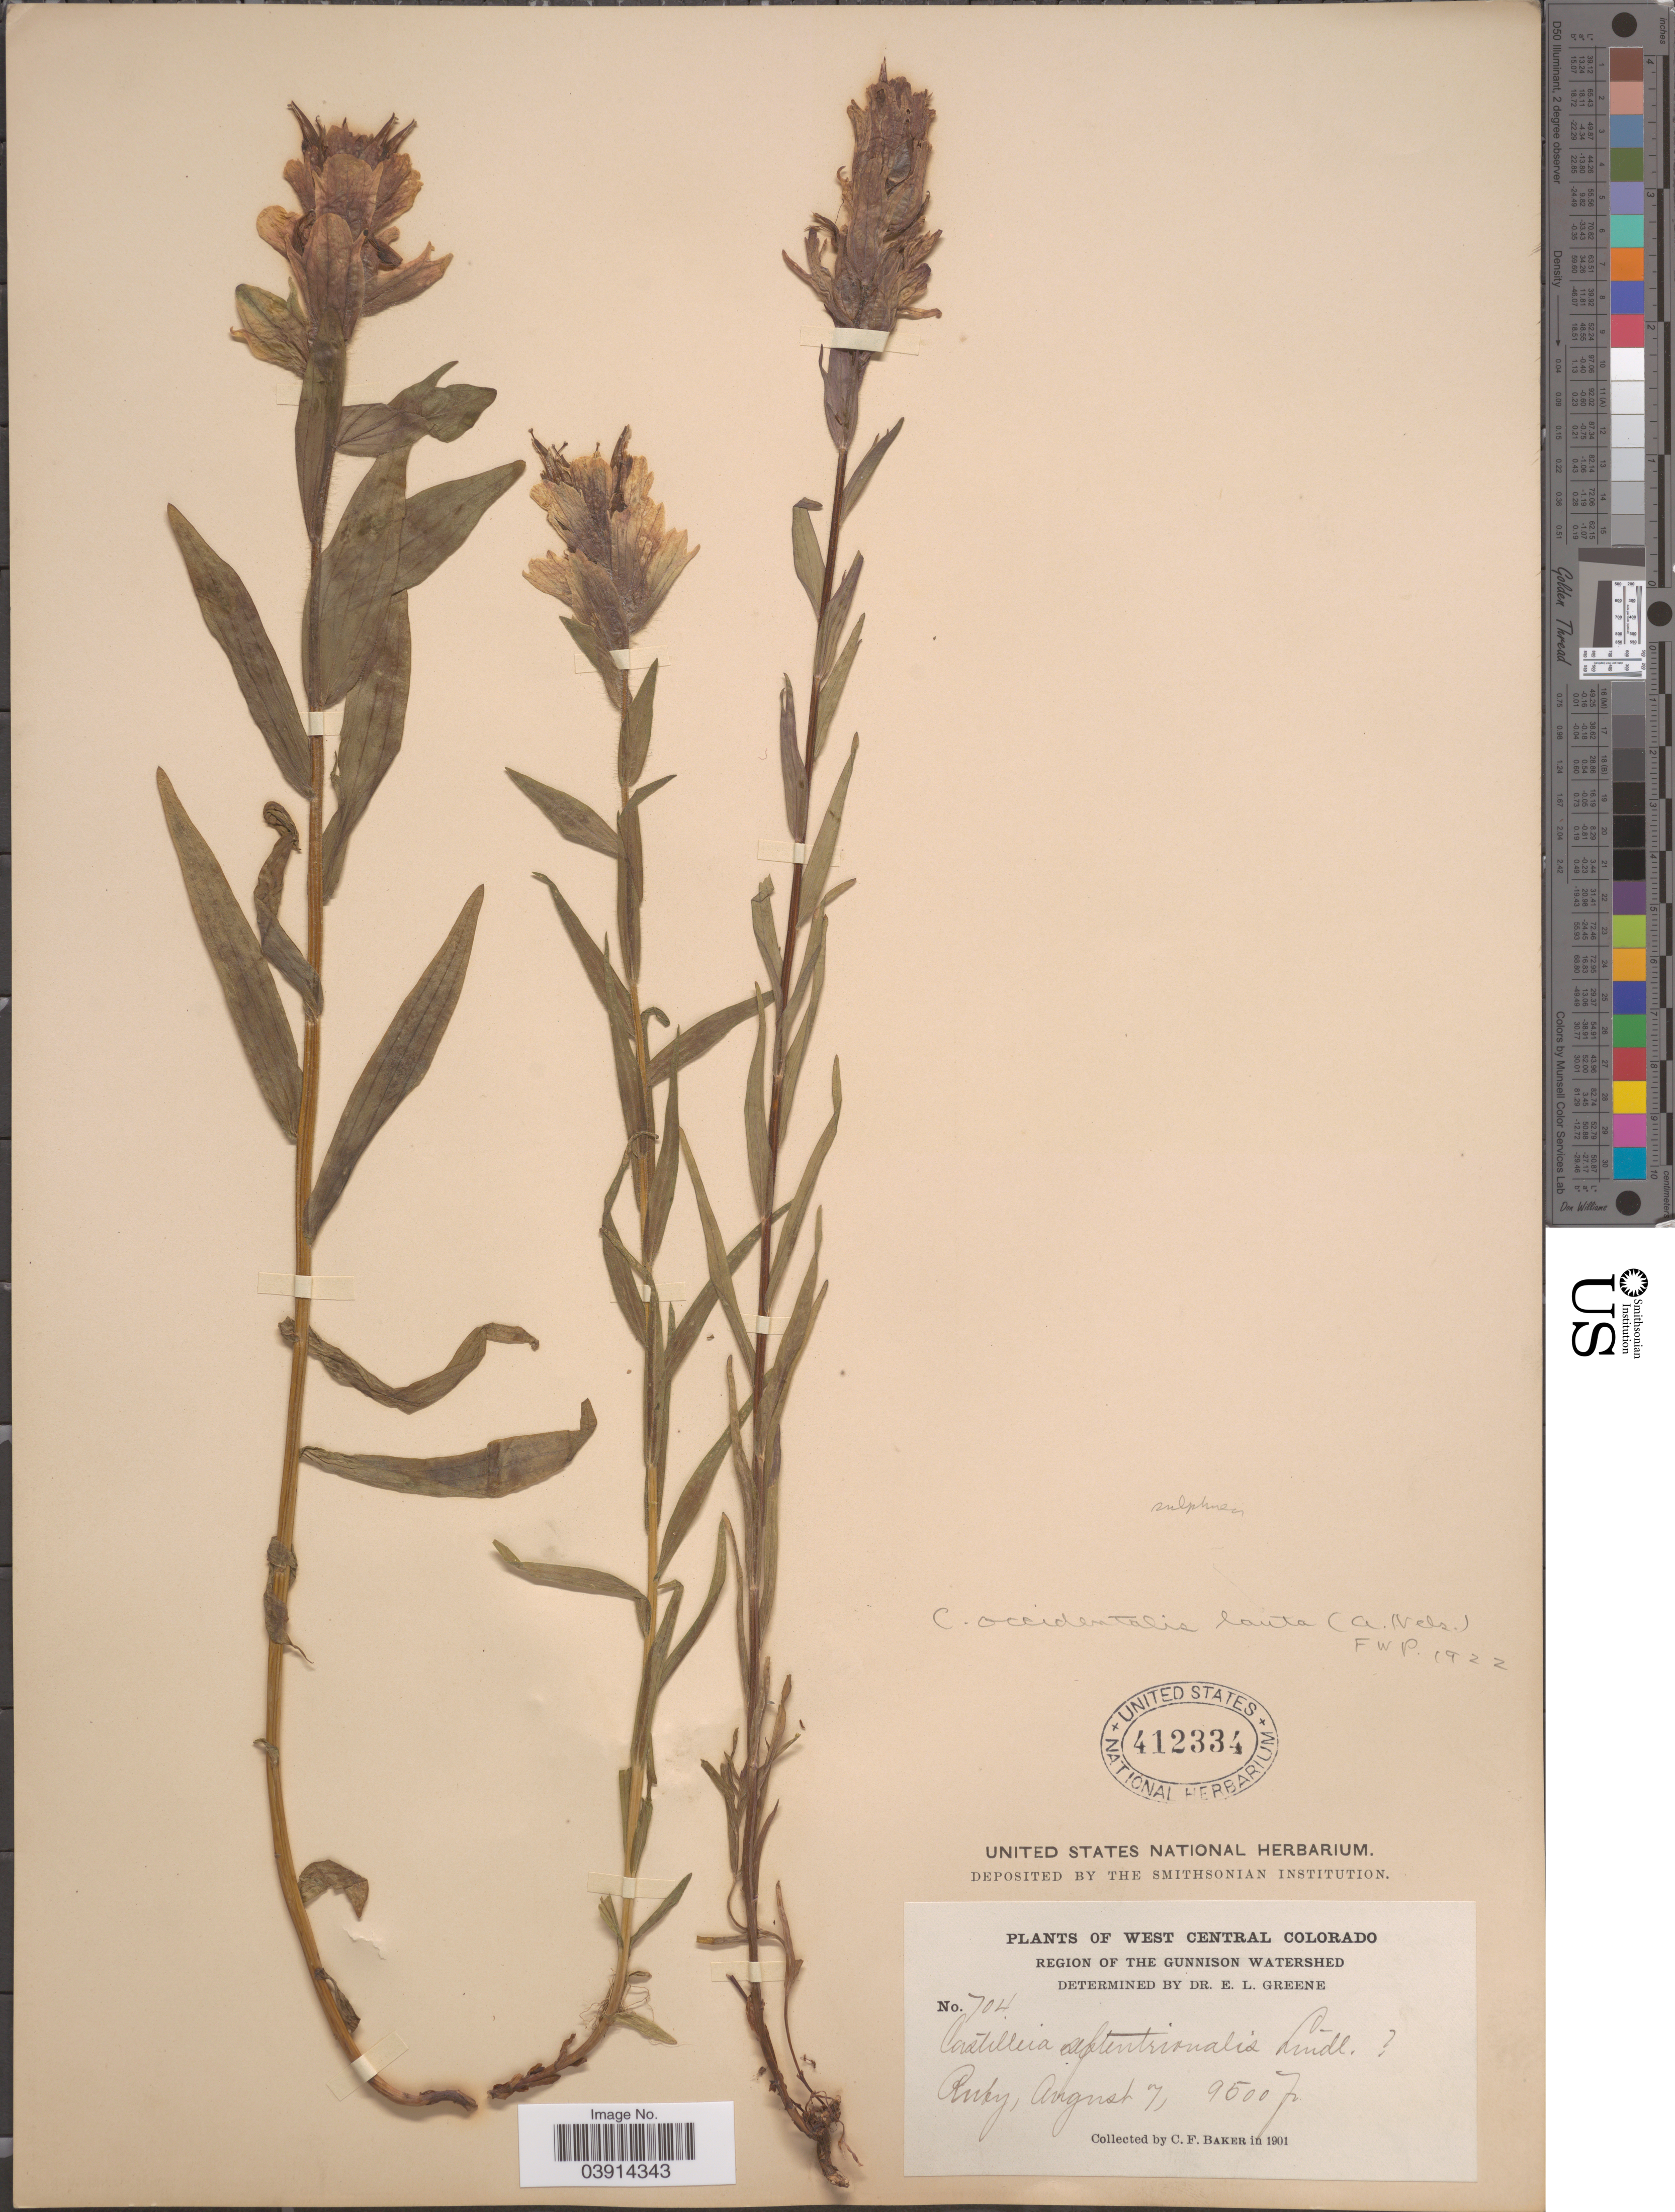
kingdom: Plantae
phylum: Tracheophyta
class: Magnoliopsida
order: Lamiales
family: Orobanchaceae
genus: Castilleja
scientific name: Castilleja sulphurea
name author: Rydb.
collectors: C. F. Baker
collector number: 704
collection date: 1901-08-07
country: United States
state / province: Colorado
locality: West Central Colorado. Region of the Gunnison Watershed. Ruby.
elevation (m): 2896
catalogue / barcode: US 412334